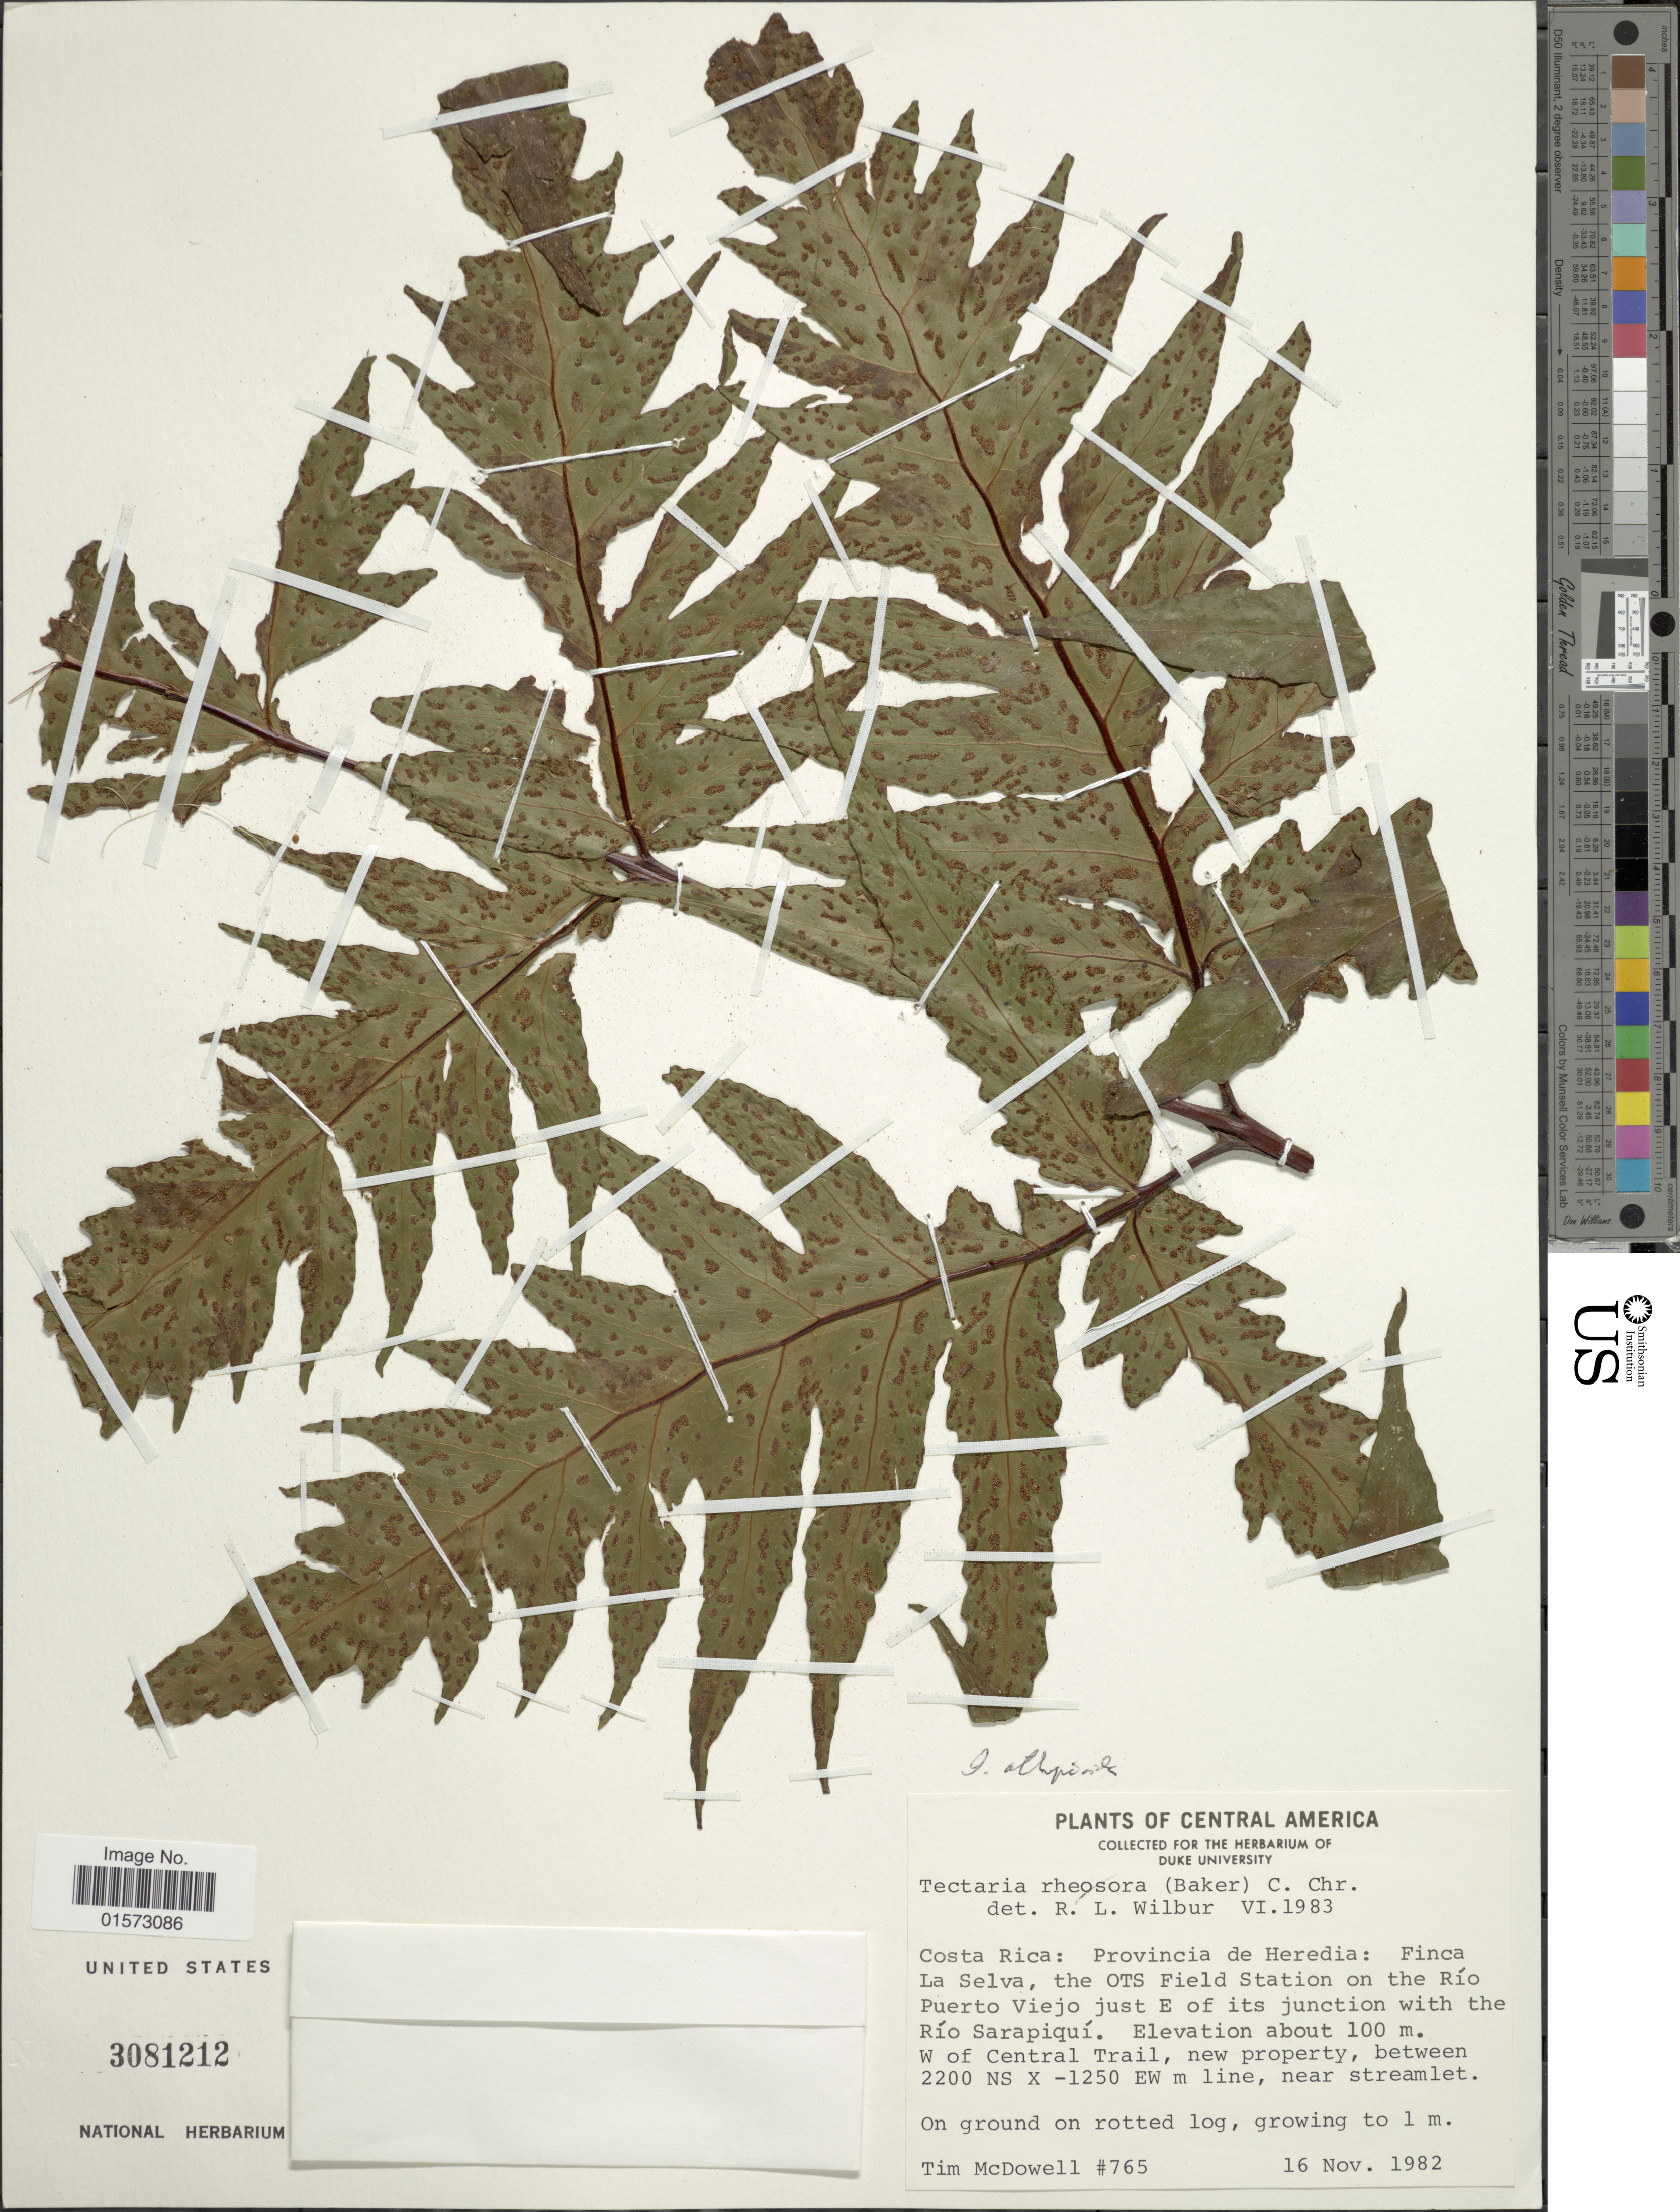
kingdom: Plantae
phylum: Tracheophyta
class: Polypodiopsida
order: Polypodiales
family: Tectariaceae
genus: Tectaria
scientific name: Tectaria athyrioides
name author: (Baker) C. Chr.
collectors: T. McDowell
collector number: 765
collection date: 1982-11-16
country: Costa Rica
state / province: Heredia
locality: Finca La Selva, the OTS Field Station on the Río Puerto Viejo just E of its junction with the Río Sarapiquí, W of Central Trail, new property, between 2200 NS [Foreign script] - 1250 EW m line, near streamlet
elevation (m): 100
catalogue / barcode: US 3081212